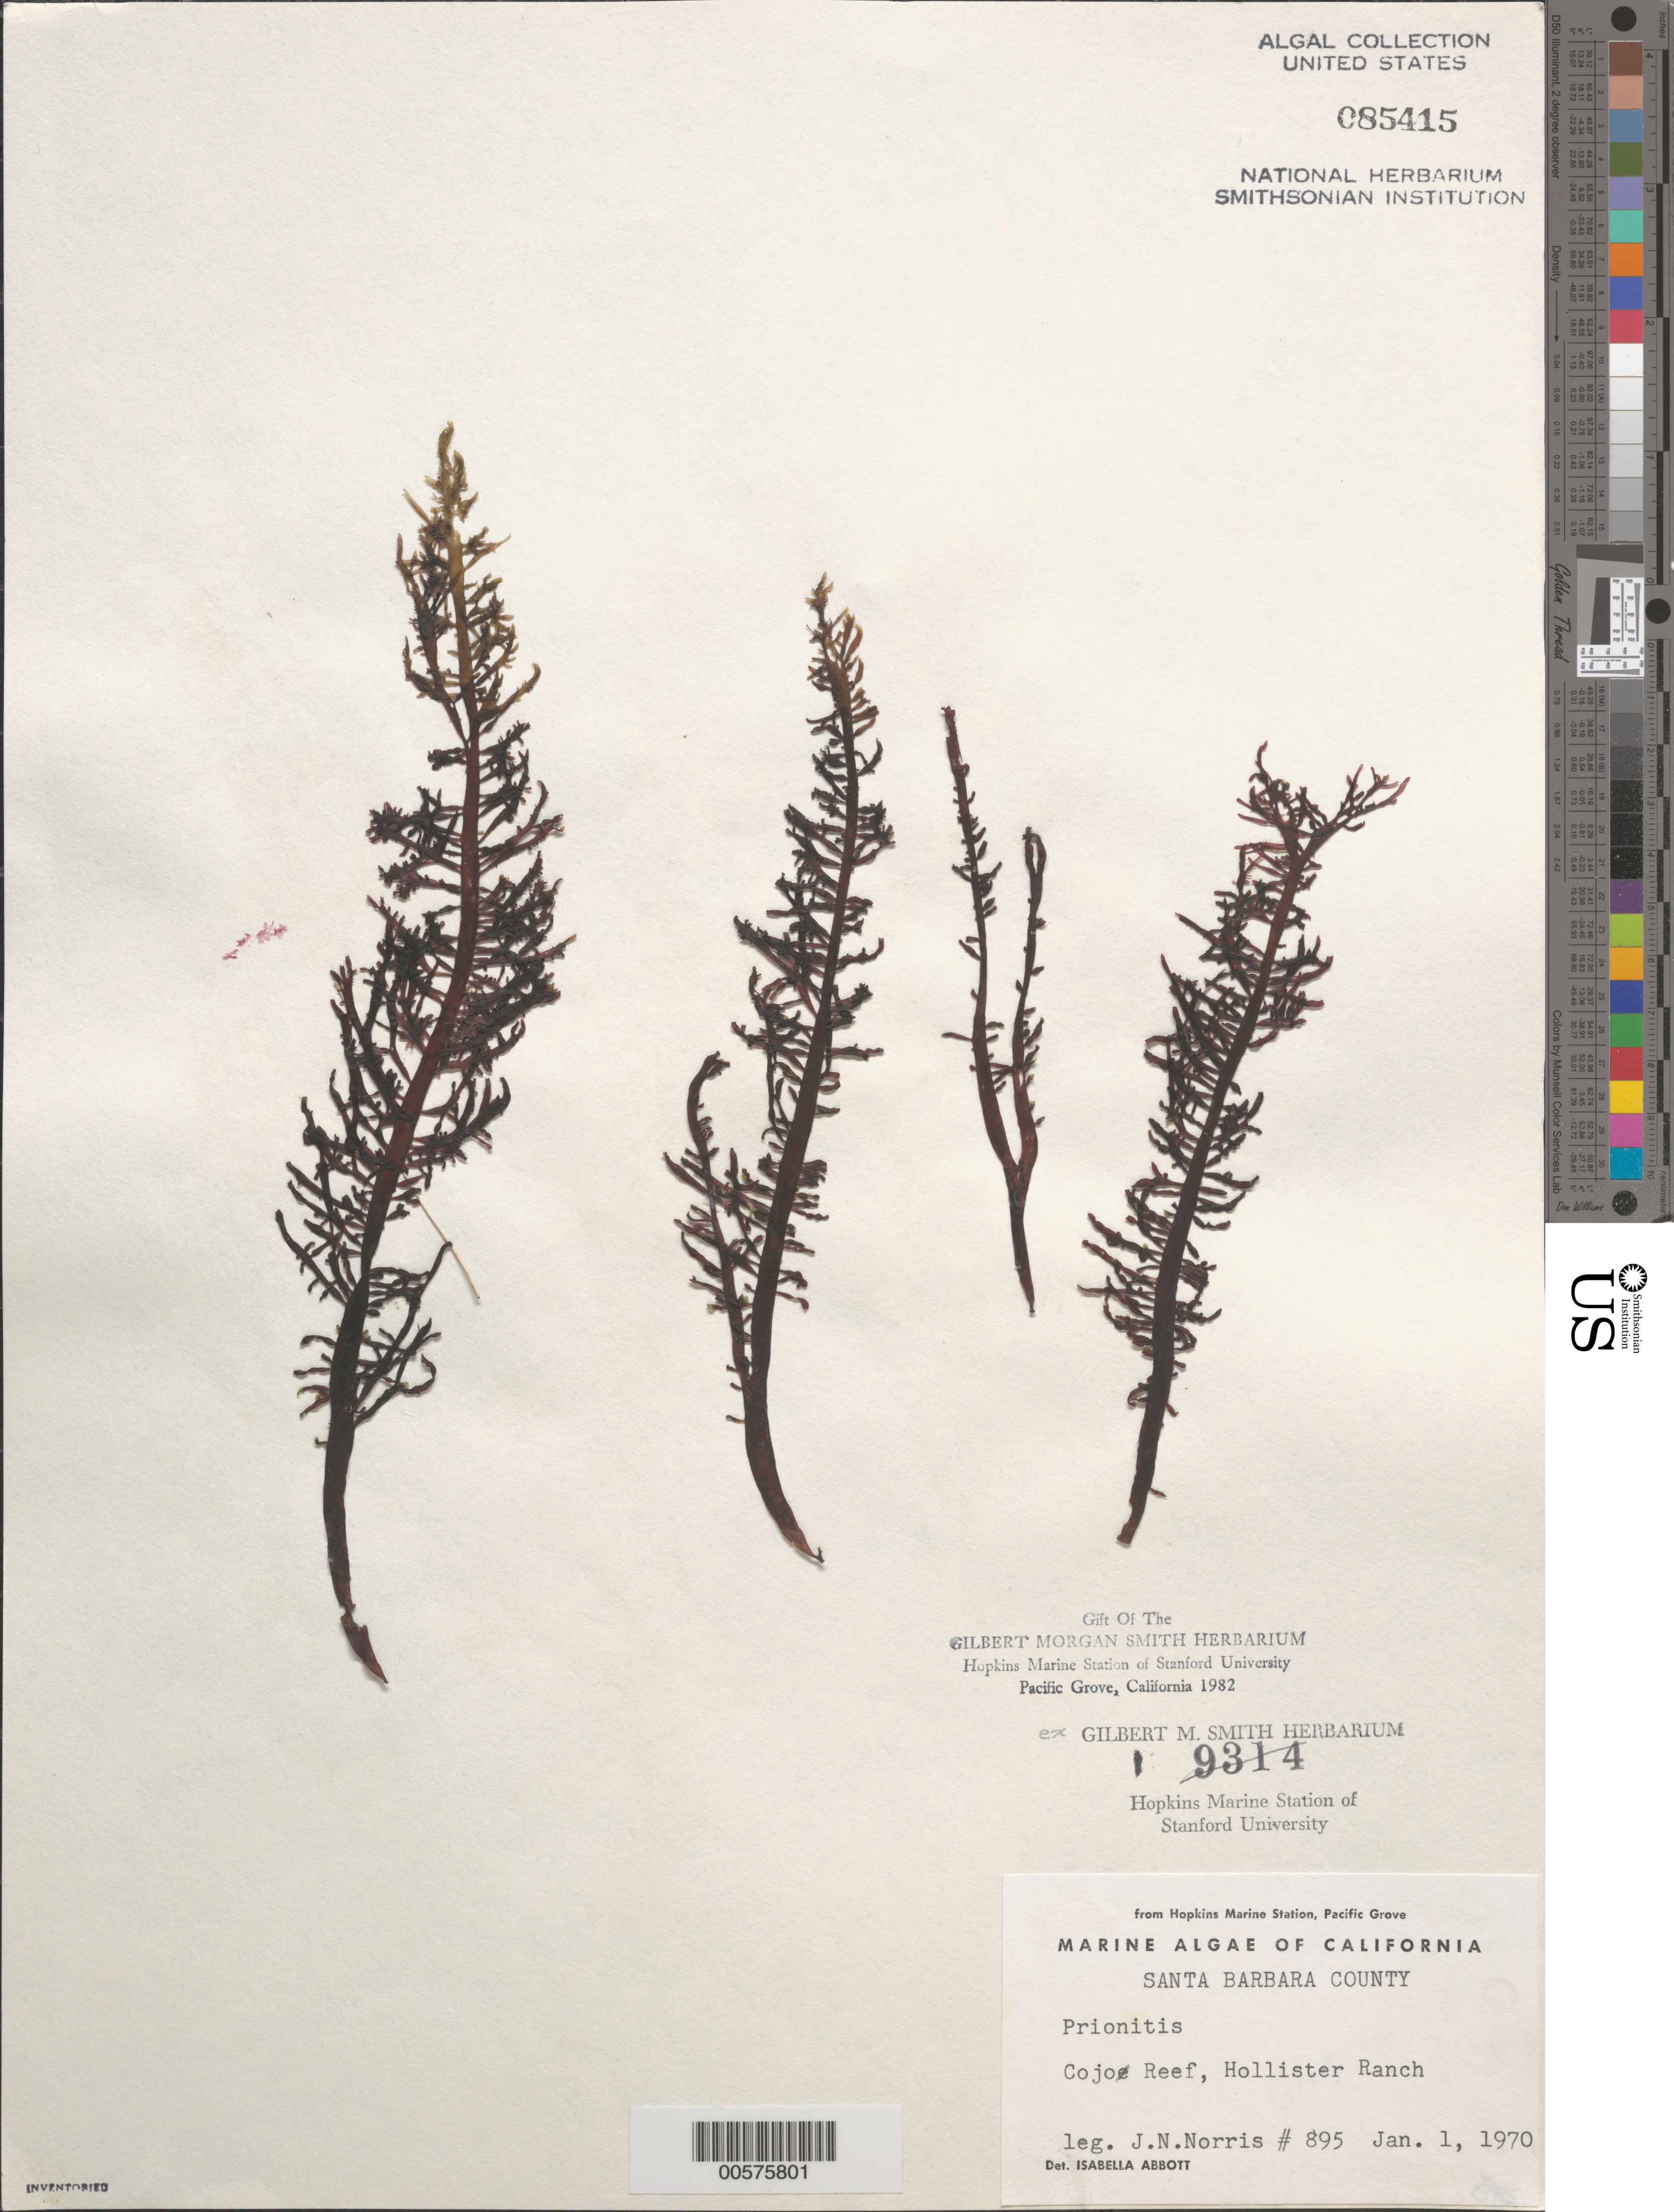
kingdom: Plantae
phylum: Rhodophyta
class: Florideophyceae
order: Cryptonemiales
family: Cryptonemiaceae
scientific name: Prionitis sp.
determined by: Abbott, Isabella A.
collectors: J. N. Norris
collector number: JN-895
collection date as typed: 01 Jan 1970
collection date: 1970-01-01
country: United States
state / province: California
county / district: Santa Barbara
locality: Cojo Reef, Hollister Ranch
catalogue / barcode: US 85415